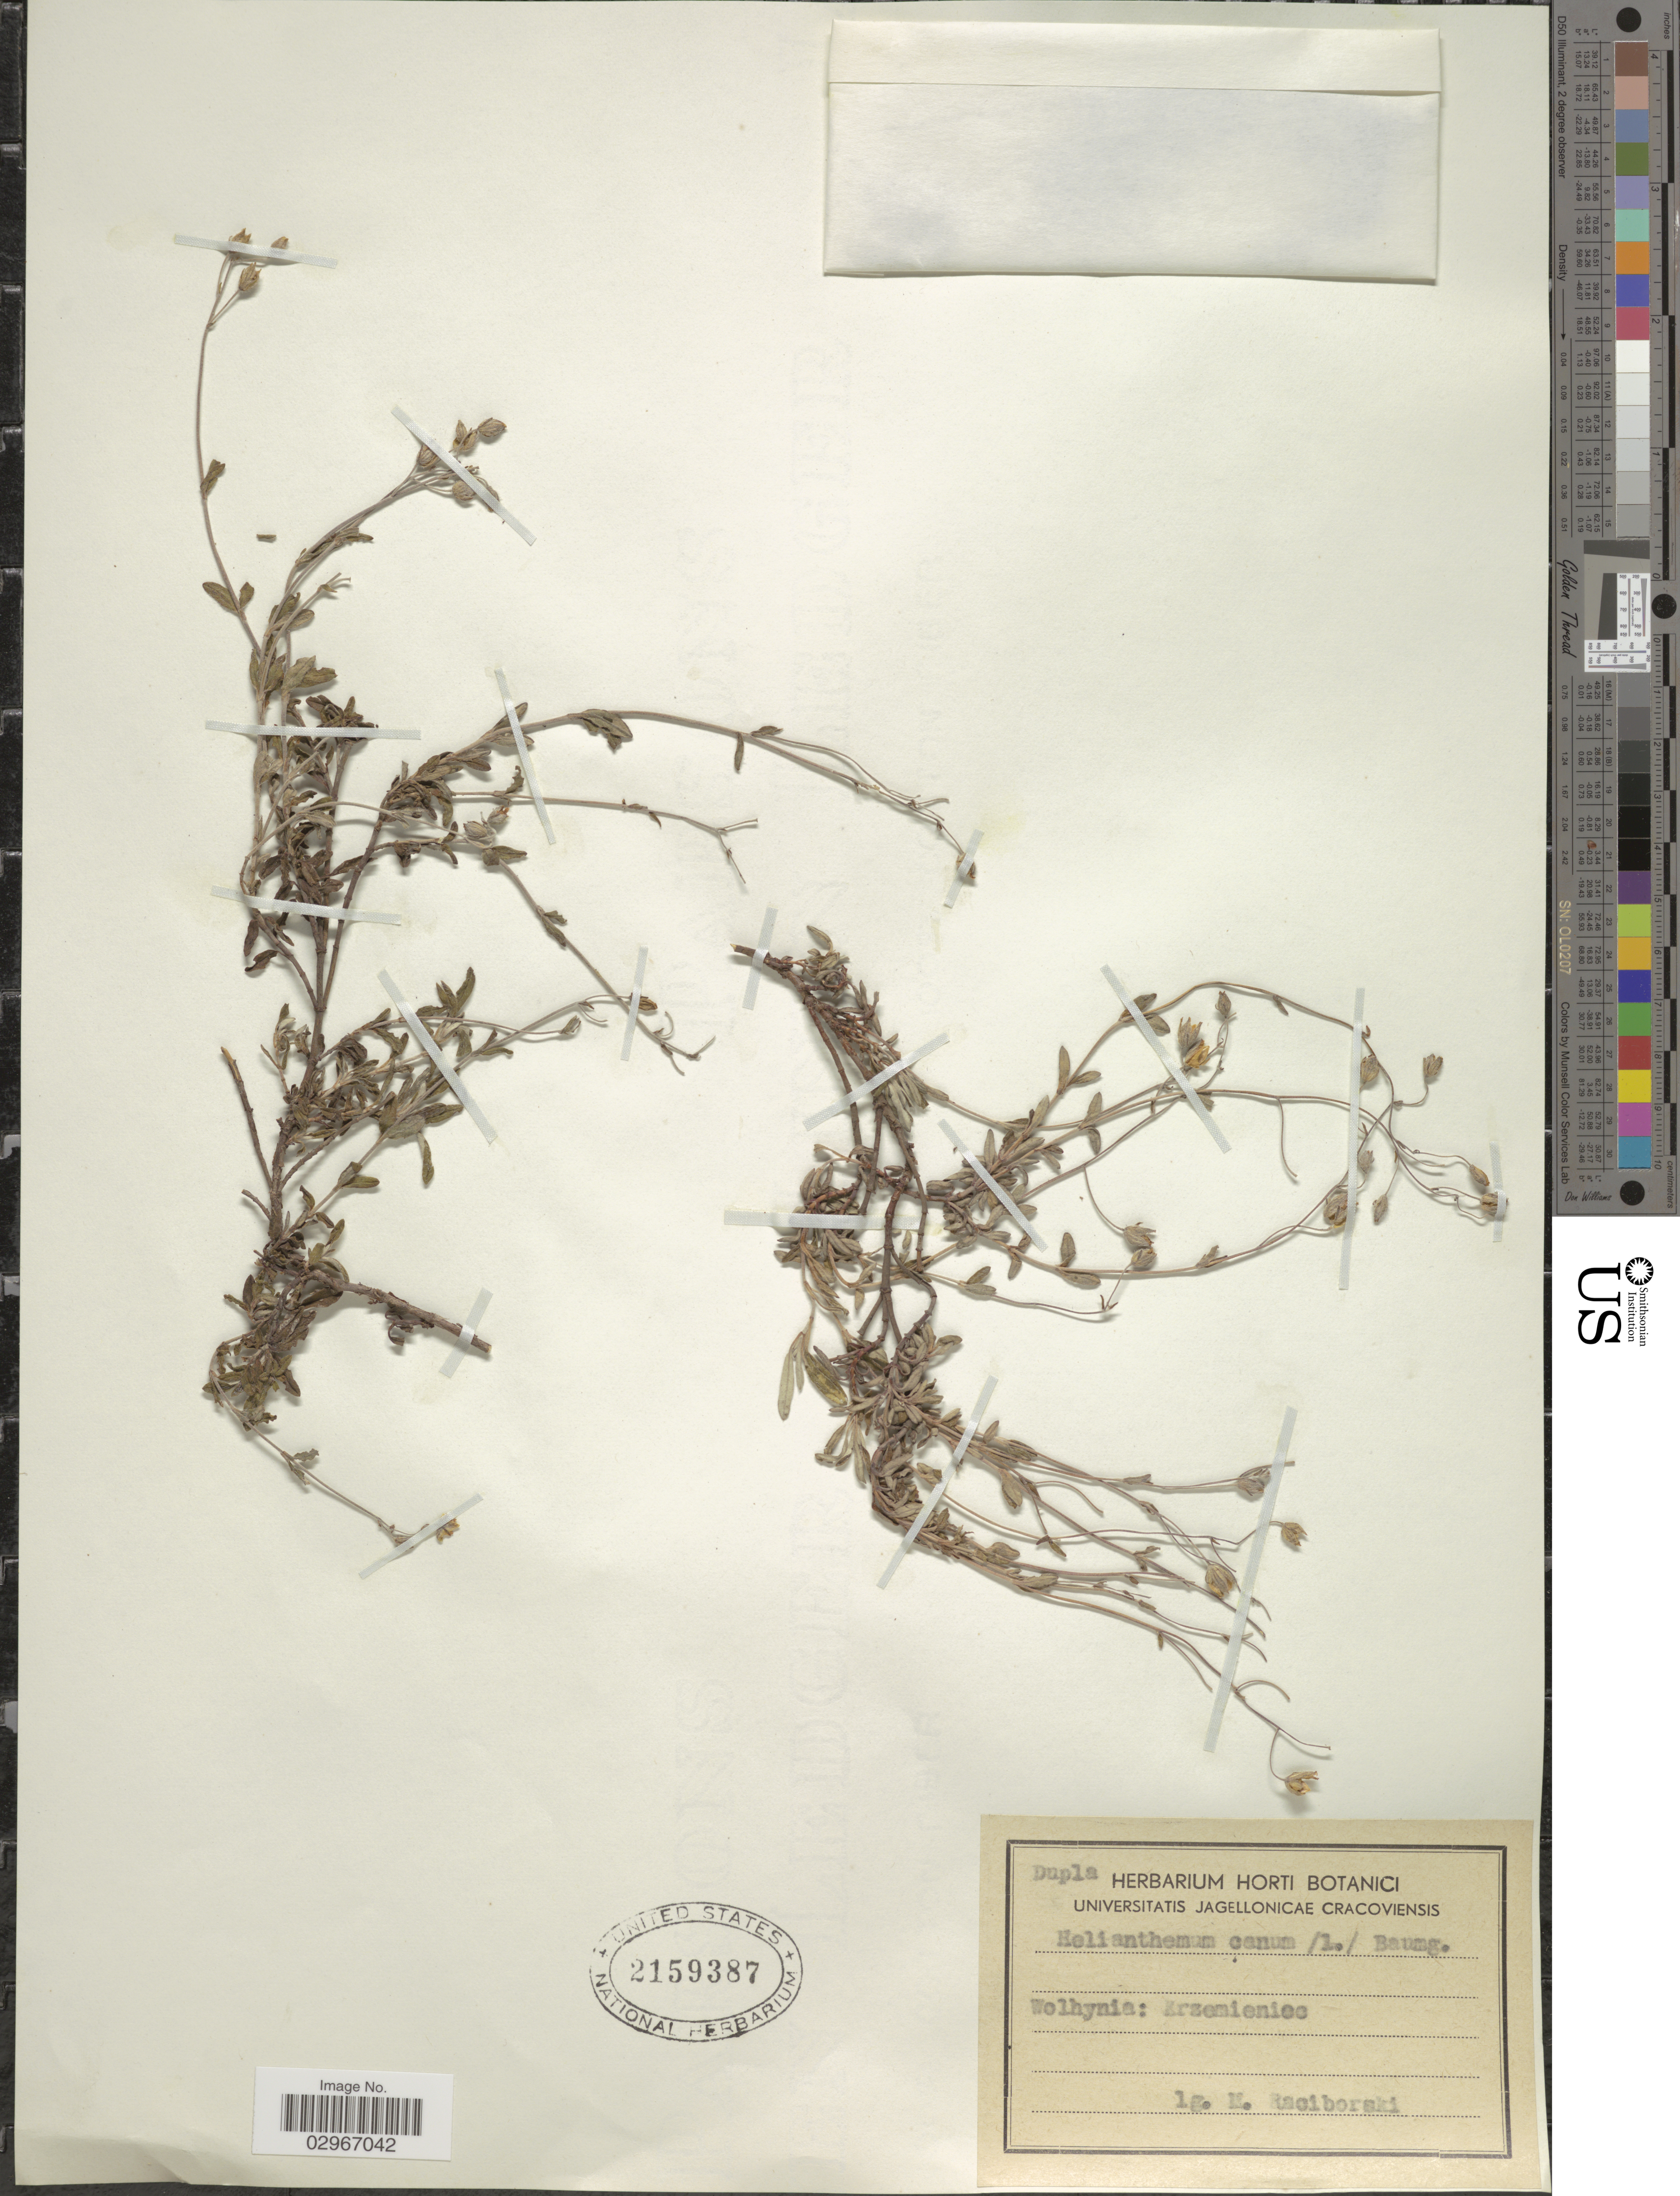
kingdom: Plantae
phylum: Tracheophyta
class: Magnoliopsida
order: Malvales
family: Cistaceae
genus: Helianthemum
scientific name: Helianthemum canum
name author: (L.) Hornem.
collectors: M. Raciborski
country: Ukraine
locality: Wolhynia: Krzemieniec.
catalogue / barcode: US 2159387